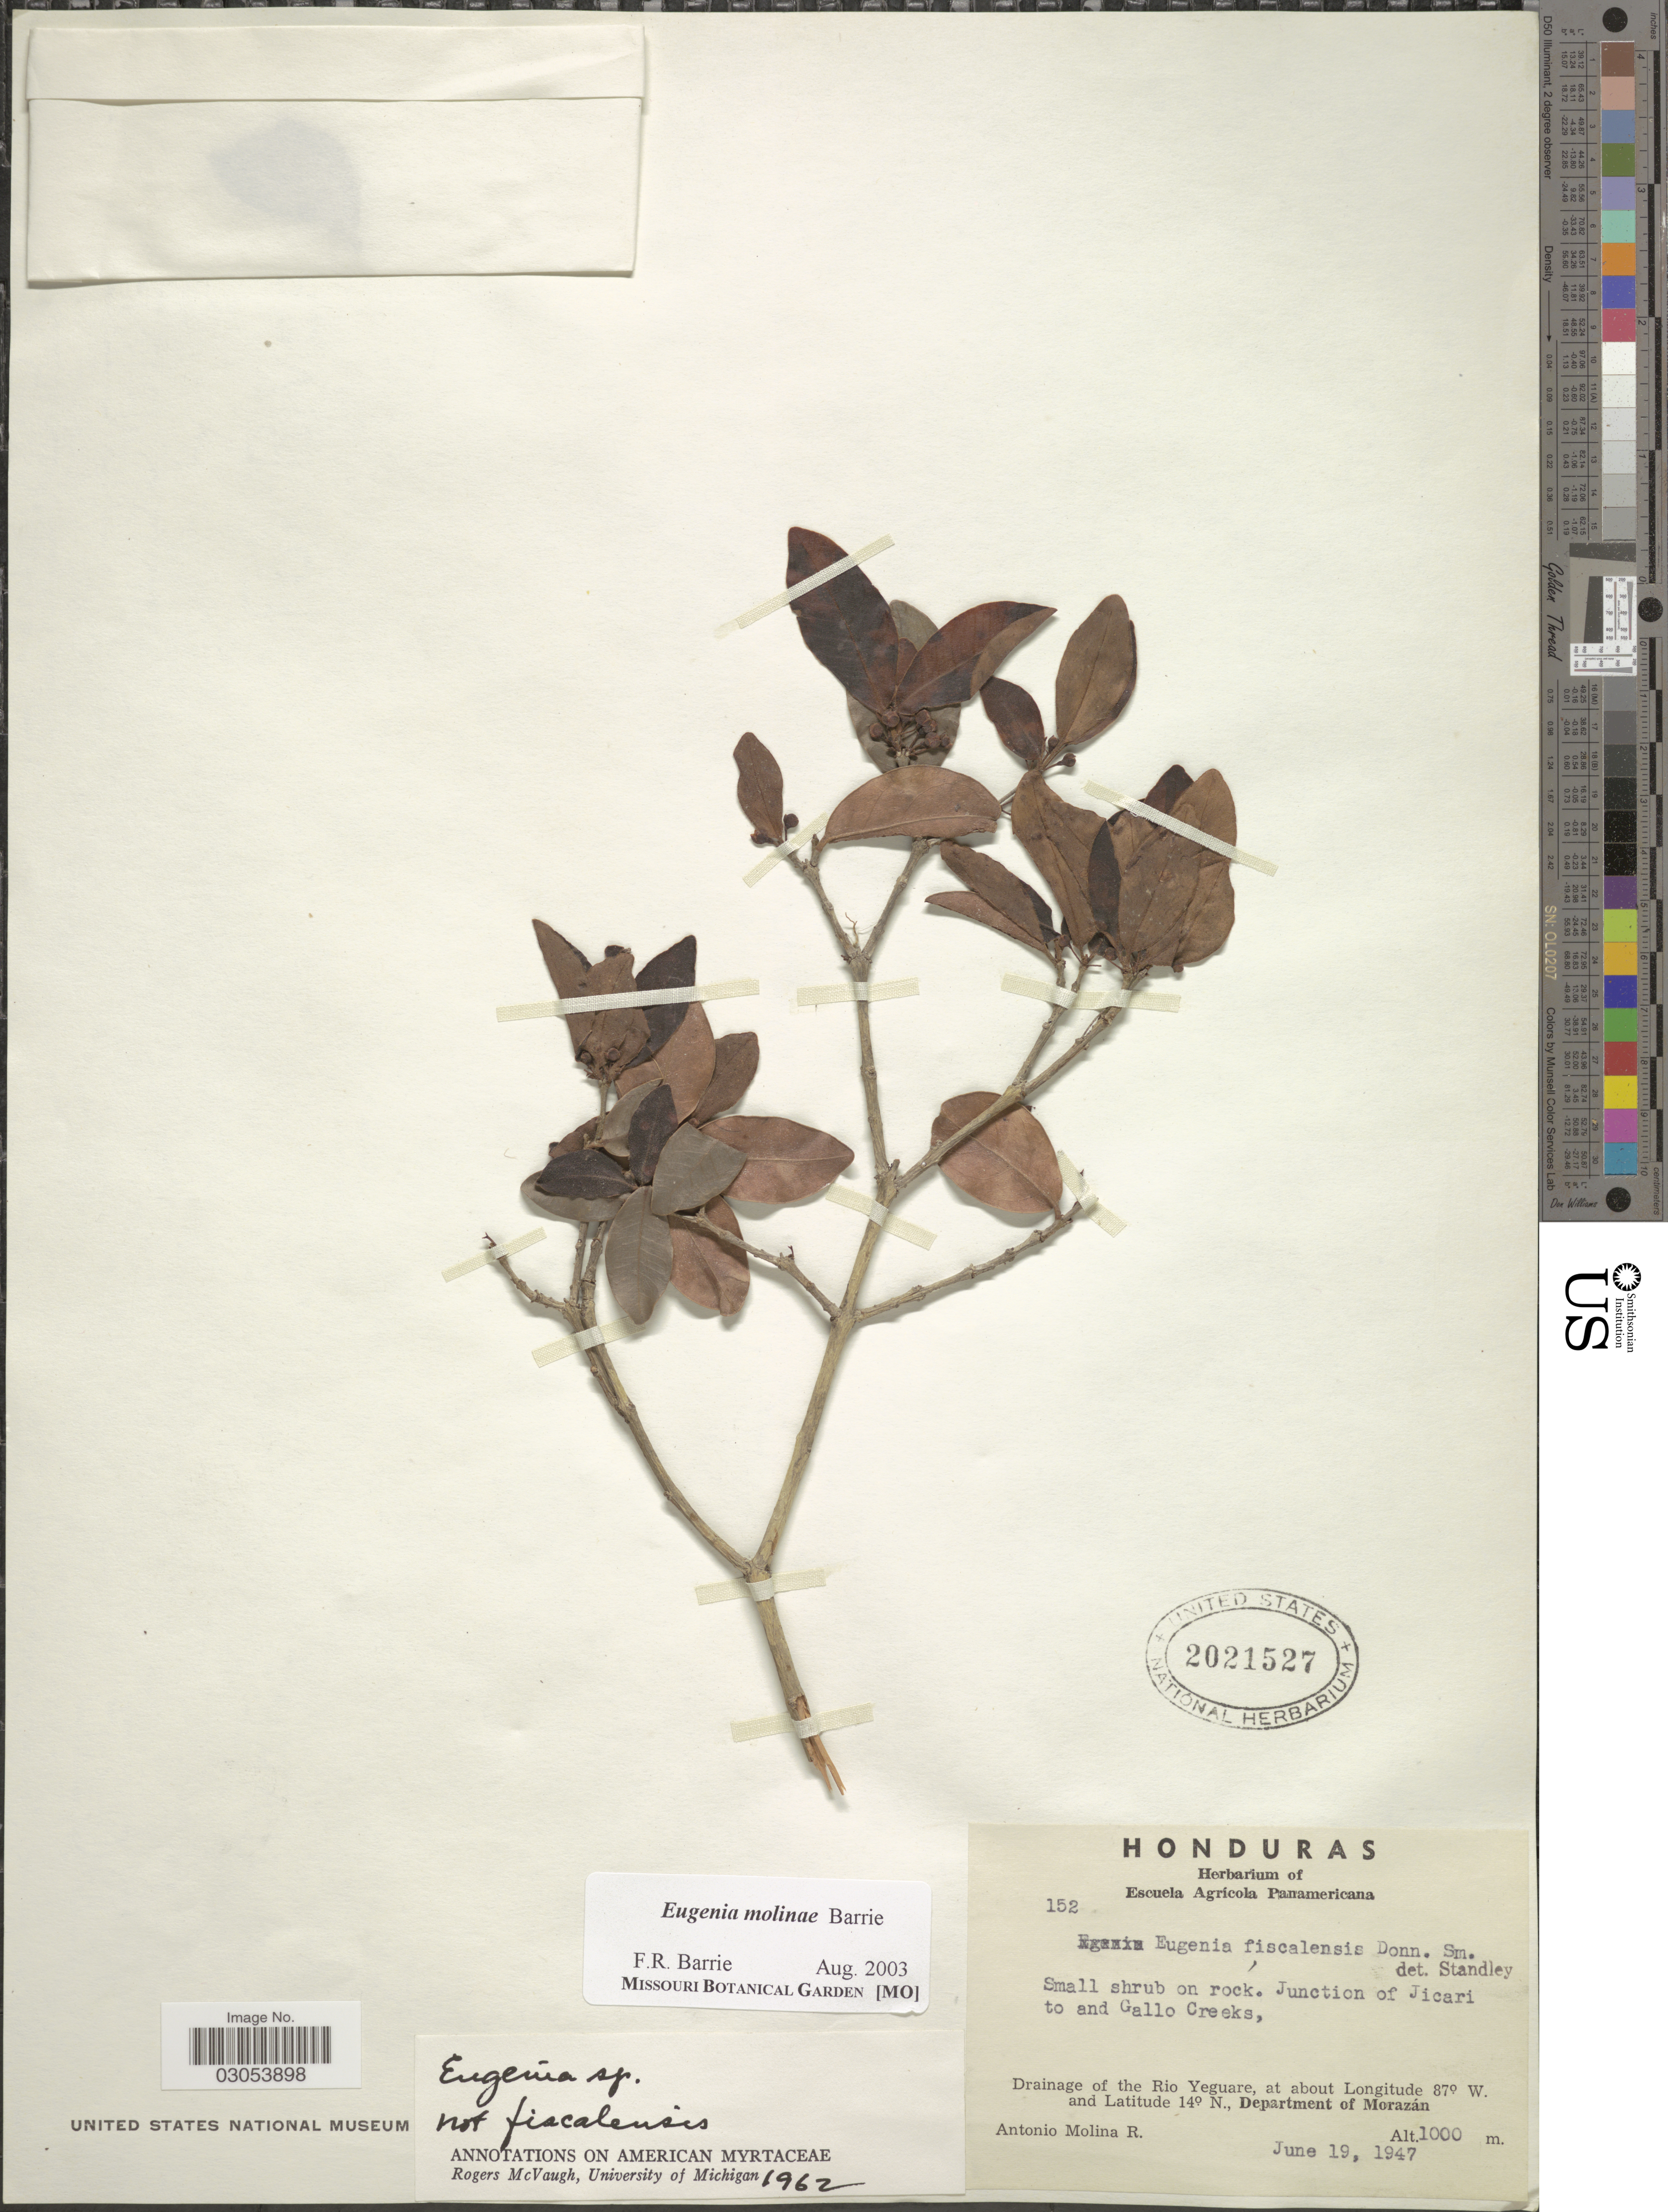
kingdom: Plantae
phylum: Tracheophyta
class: Magnoliopsida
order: Myrtales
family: Myrtaceae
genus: Eugenia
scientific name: Eugenia molinae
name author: Barrie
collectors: A. Molina R.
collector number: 152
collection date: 1947-06-19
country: Honduras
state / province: Fco. Morazán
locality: Drainage of the Rio Yeguare, Department of Morazán.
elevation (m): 1000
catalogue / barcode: US 2021527